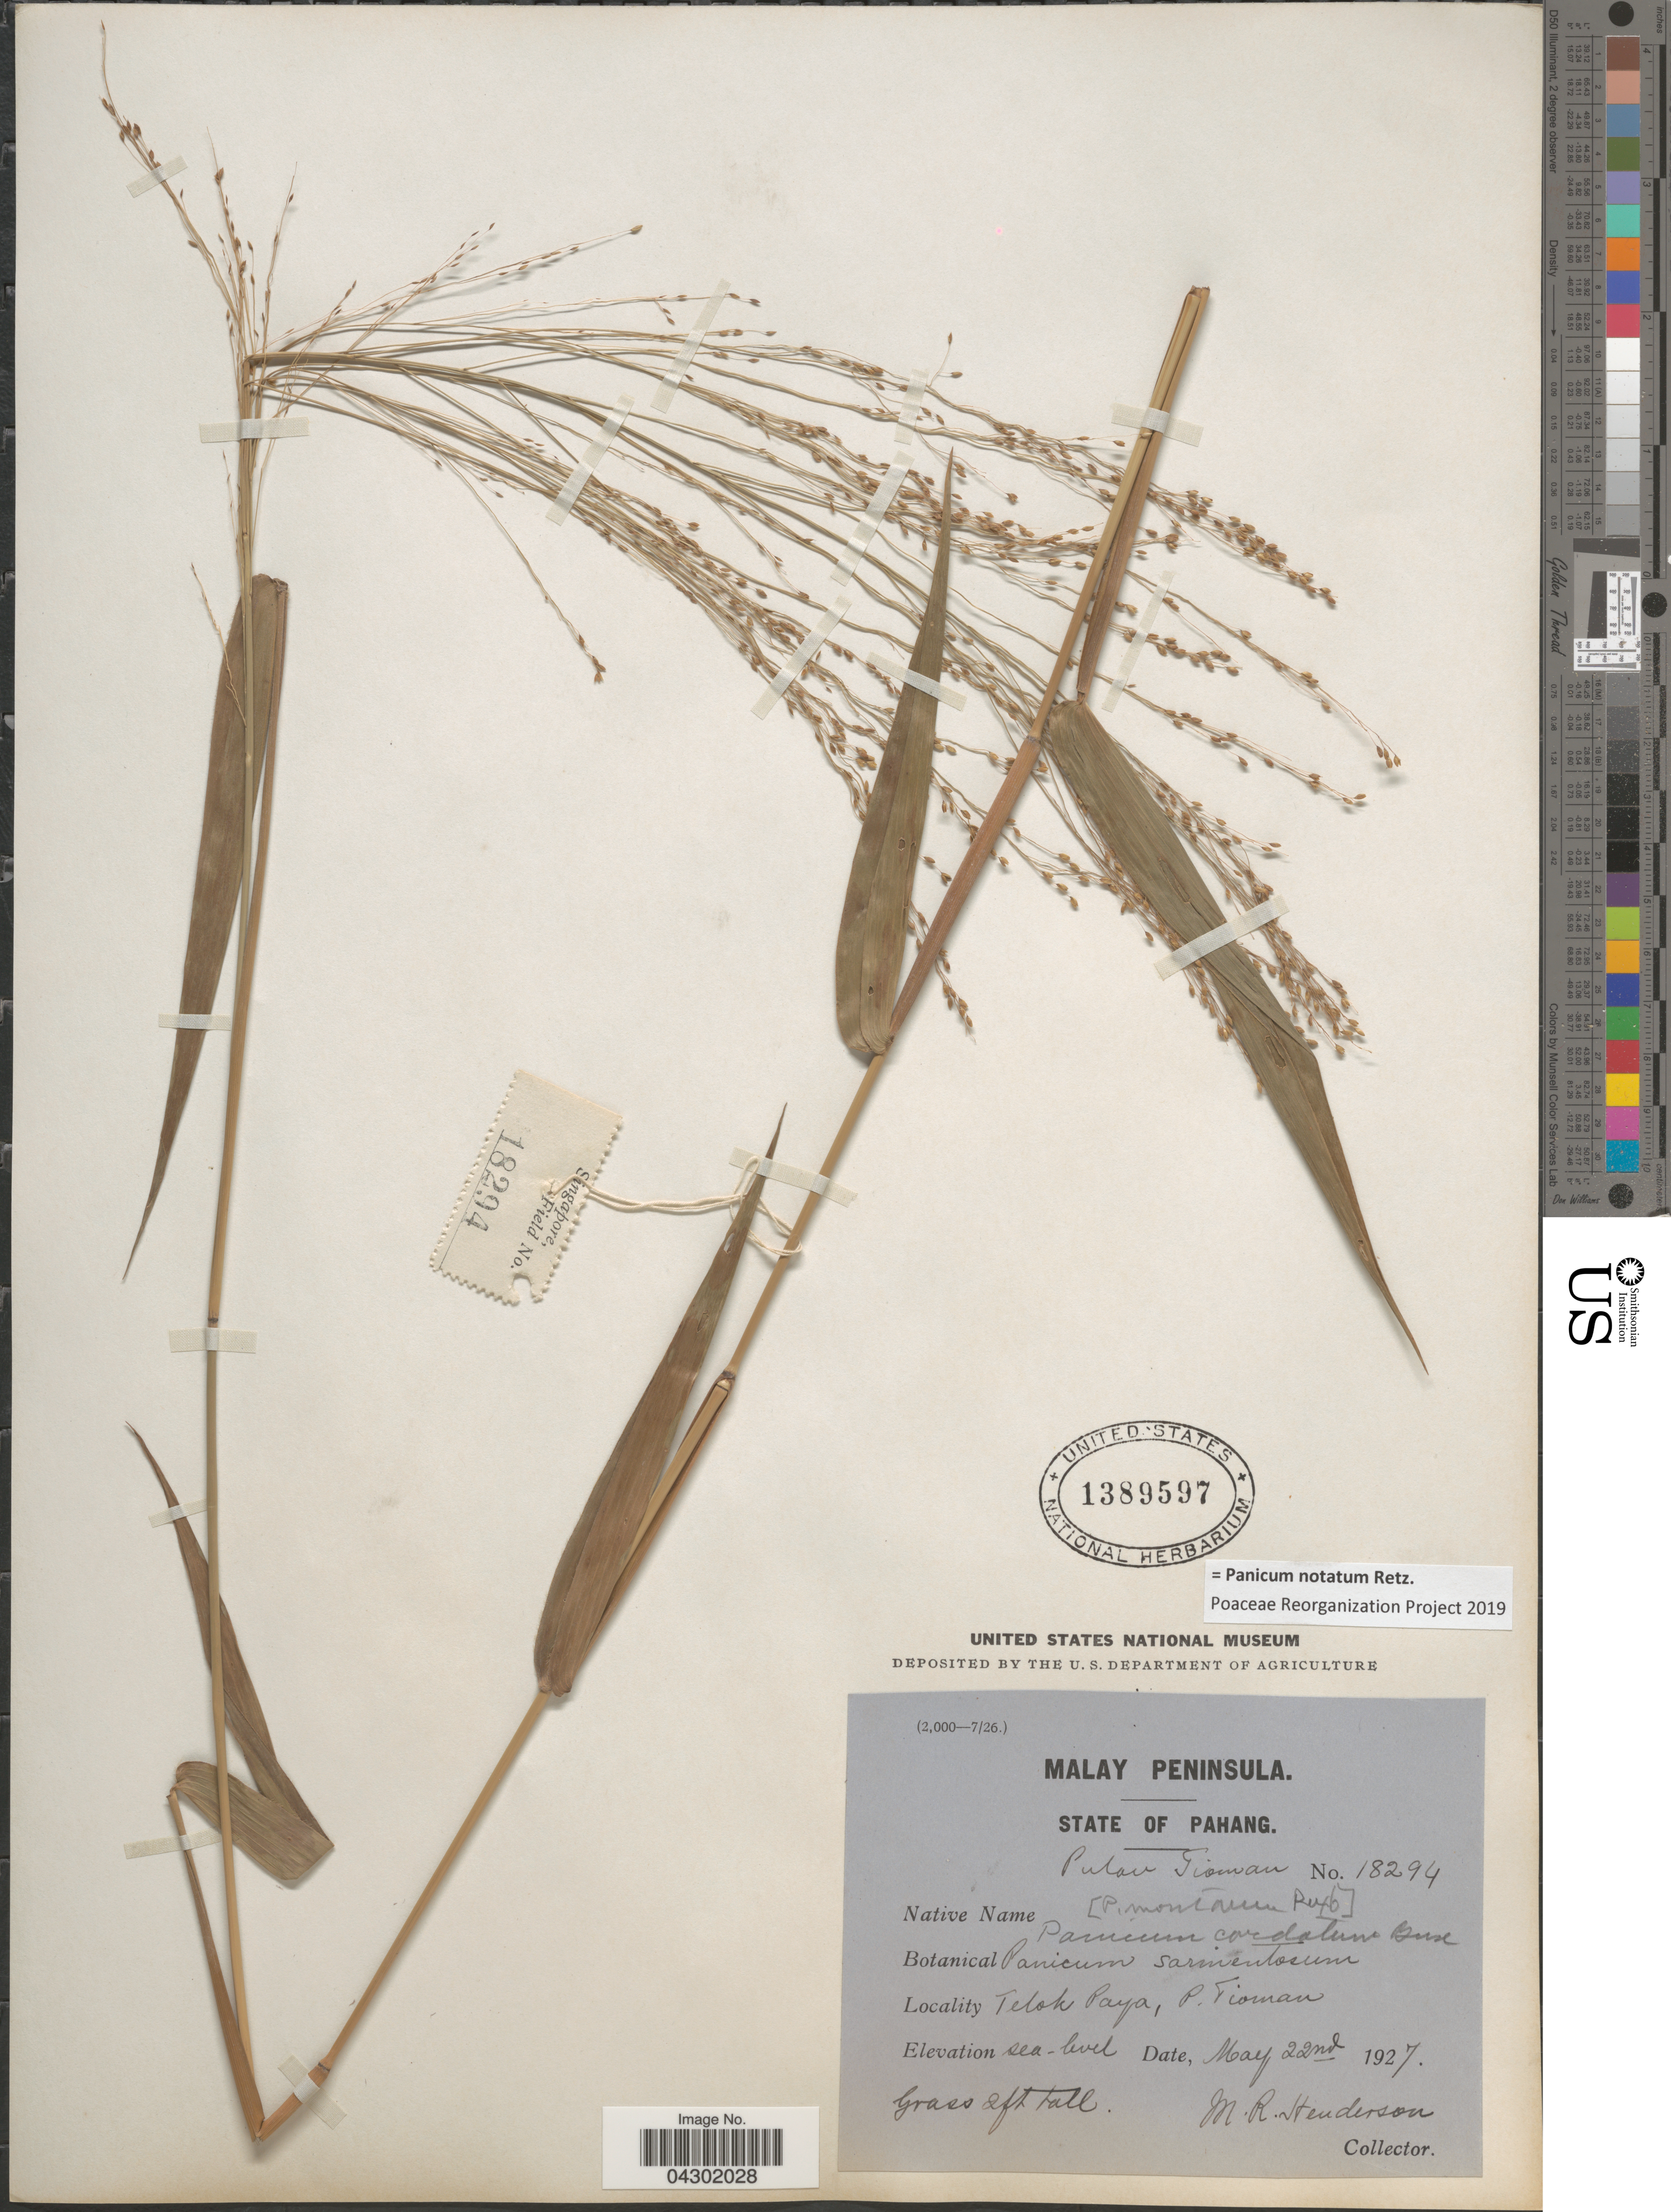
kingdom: Plantae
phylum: Tracheophyta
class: Liliopsida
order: Poales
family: Poaceae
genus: Panicum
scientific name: Panicum notatum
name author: Retz.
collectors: M. Henderson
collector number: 18294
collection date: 1927-05-22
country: Malaysia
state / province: Pahang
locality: Malay Peninsula. State of Pahang. Telok Paya, P. Tioman.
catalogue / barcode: US 1389597